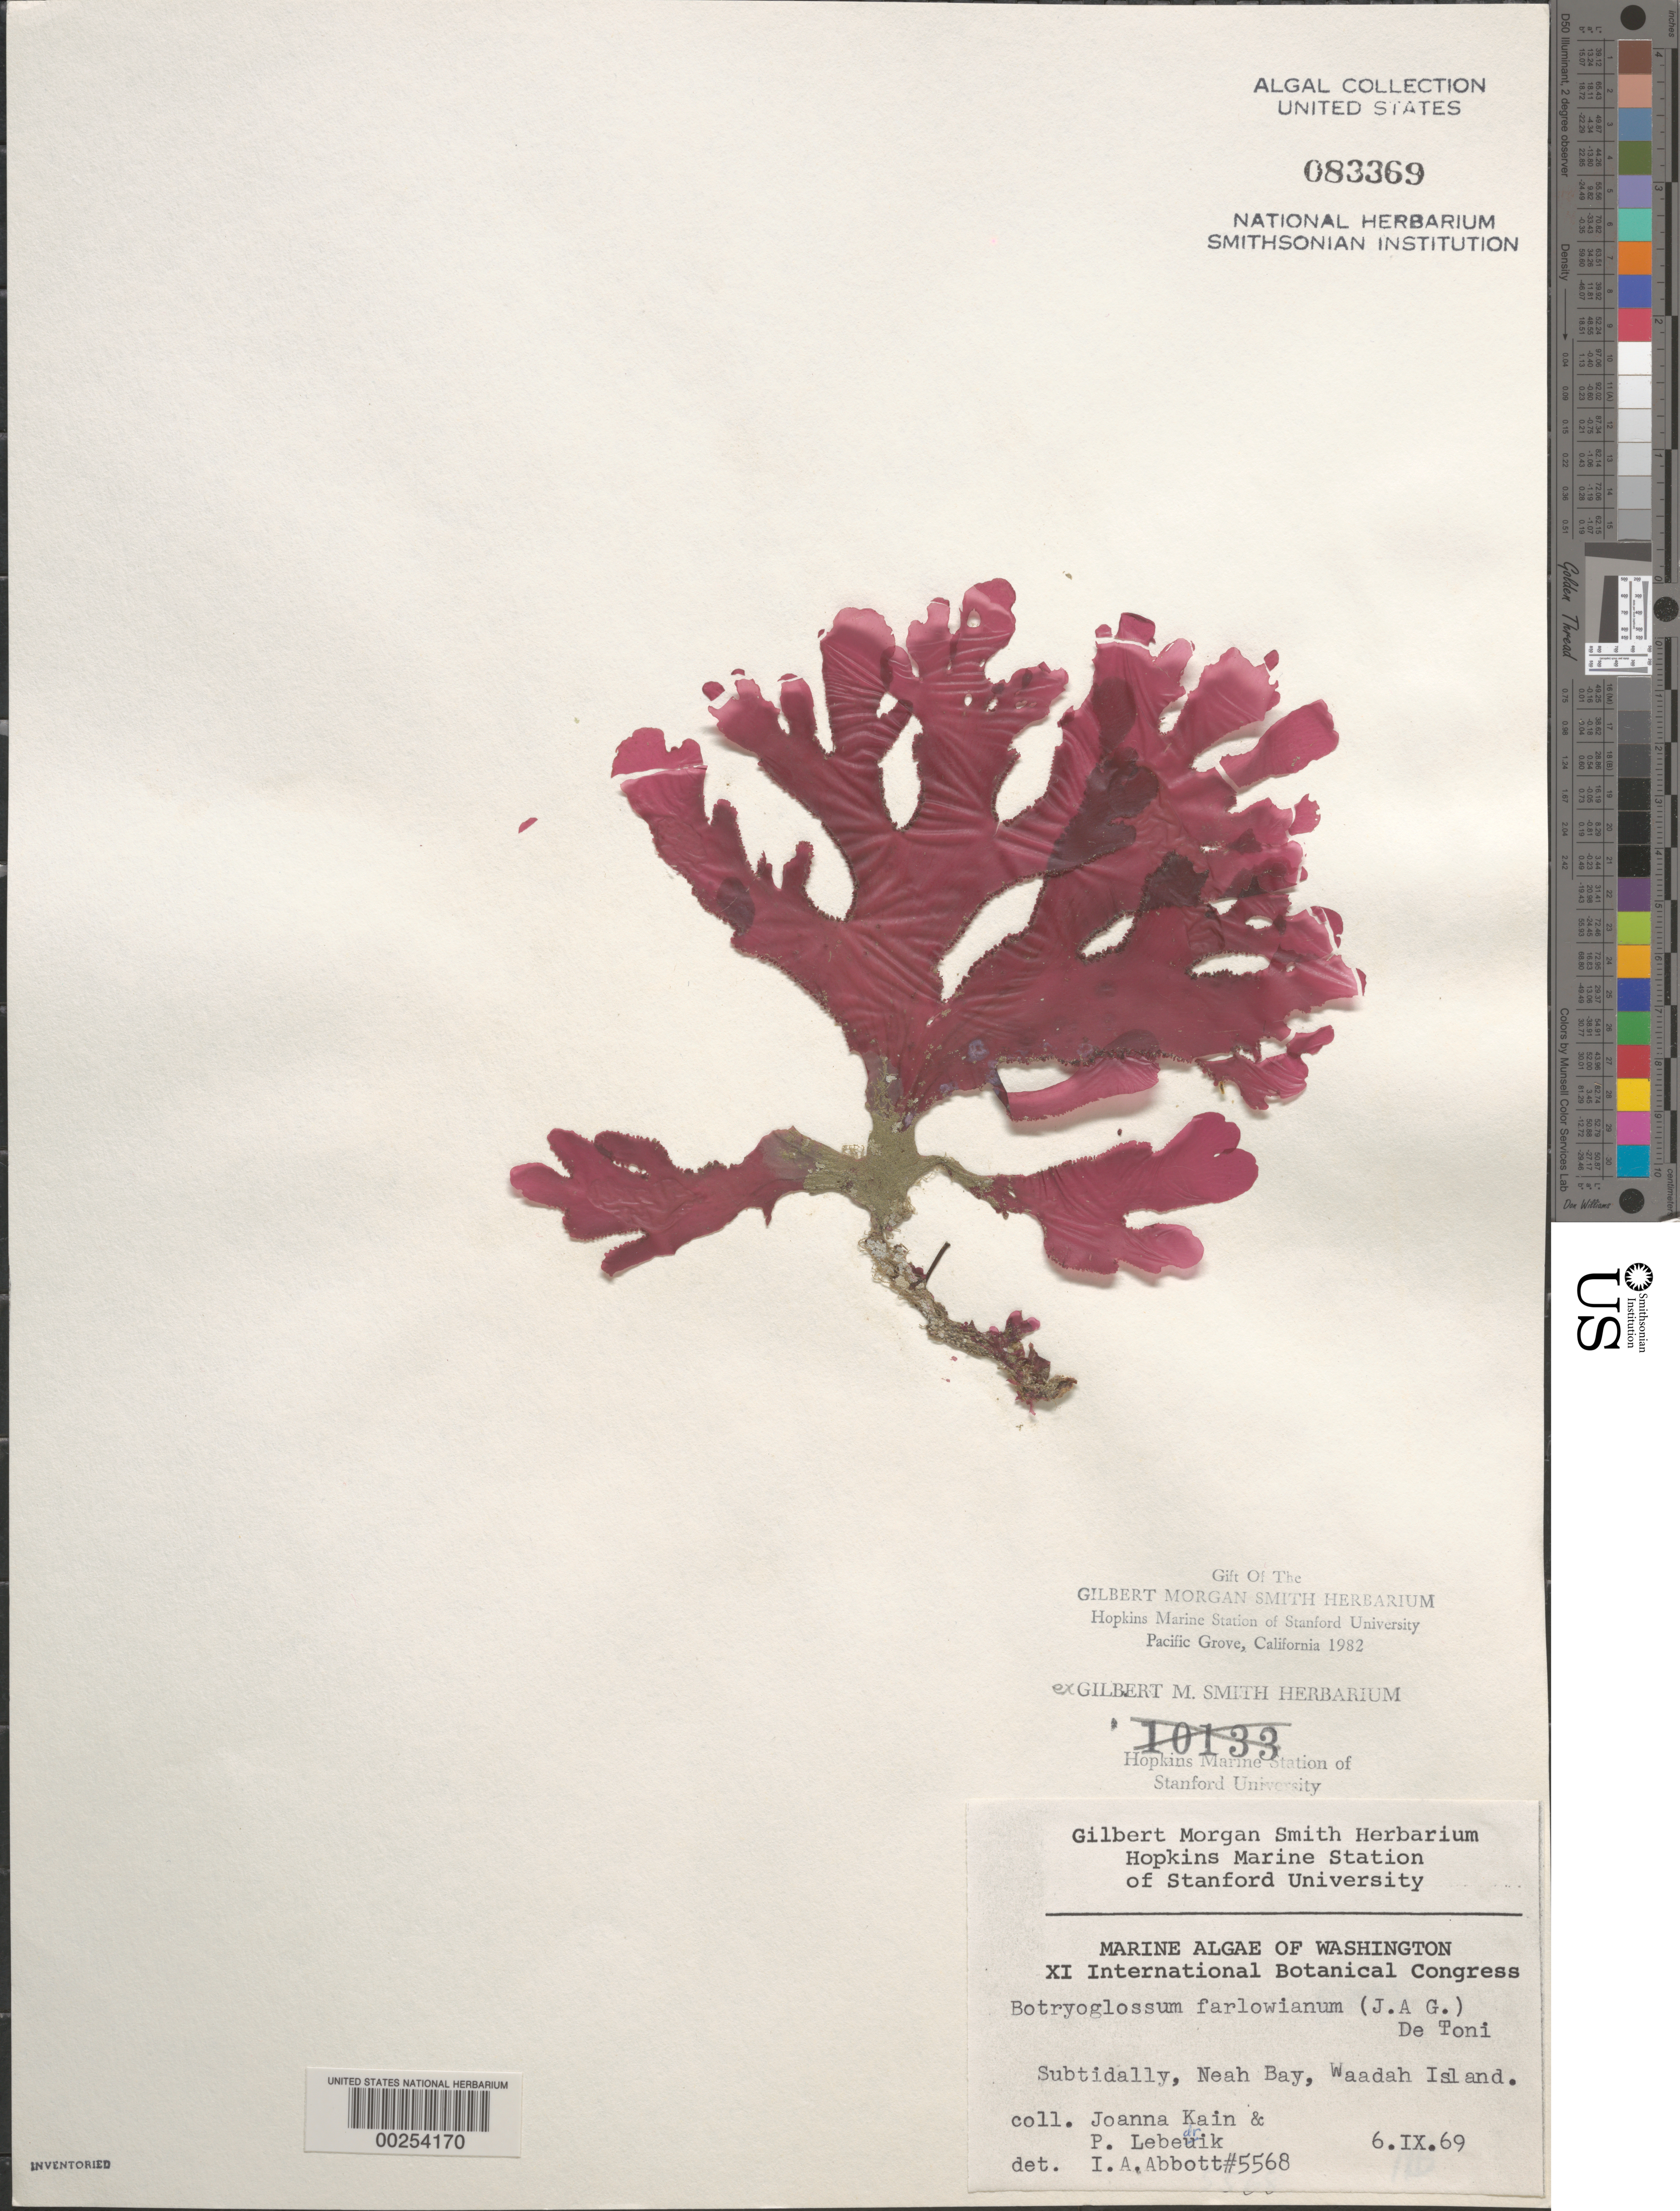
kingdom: Plantae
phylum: Rhodophyta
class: Florideophyceae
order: Ceramiales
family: Delesseriaceae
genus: Botryoglossum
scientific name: Botryoglossum farlowianum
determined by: Abbott, Isabella A.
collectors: J.M. Kain & P. Lebednik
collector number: IAA 5568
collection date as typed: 06 Sep 1969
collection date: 1969-09-06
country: United States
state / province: Washington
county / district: Clallam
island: Waadah Island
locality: Neah Bay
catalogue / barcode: US 83369